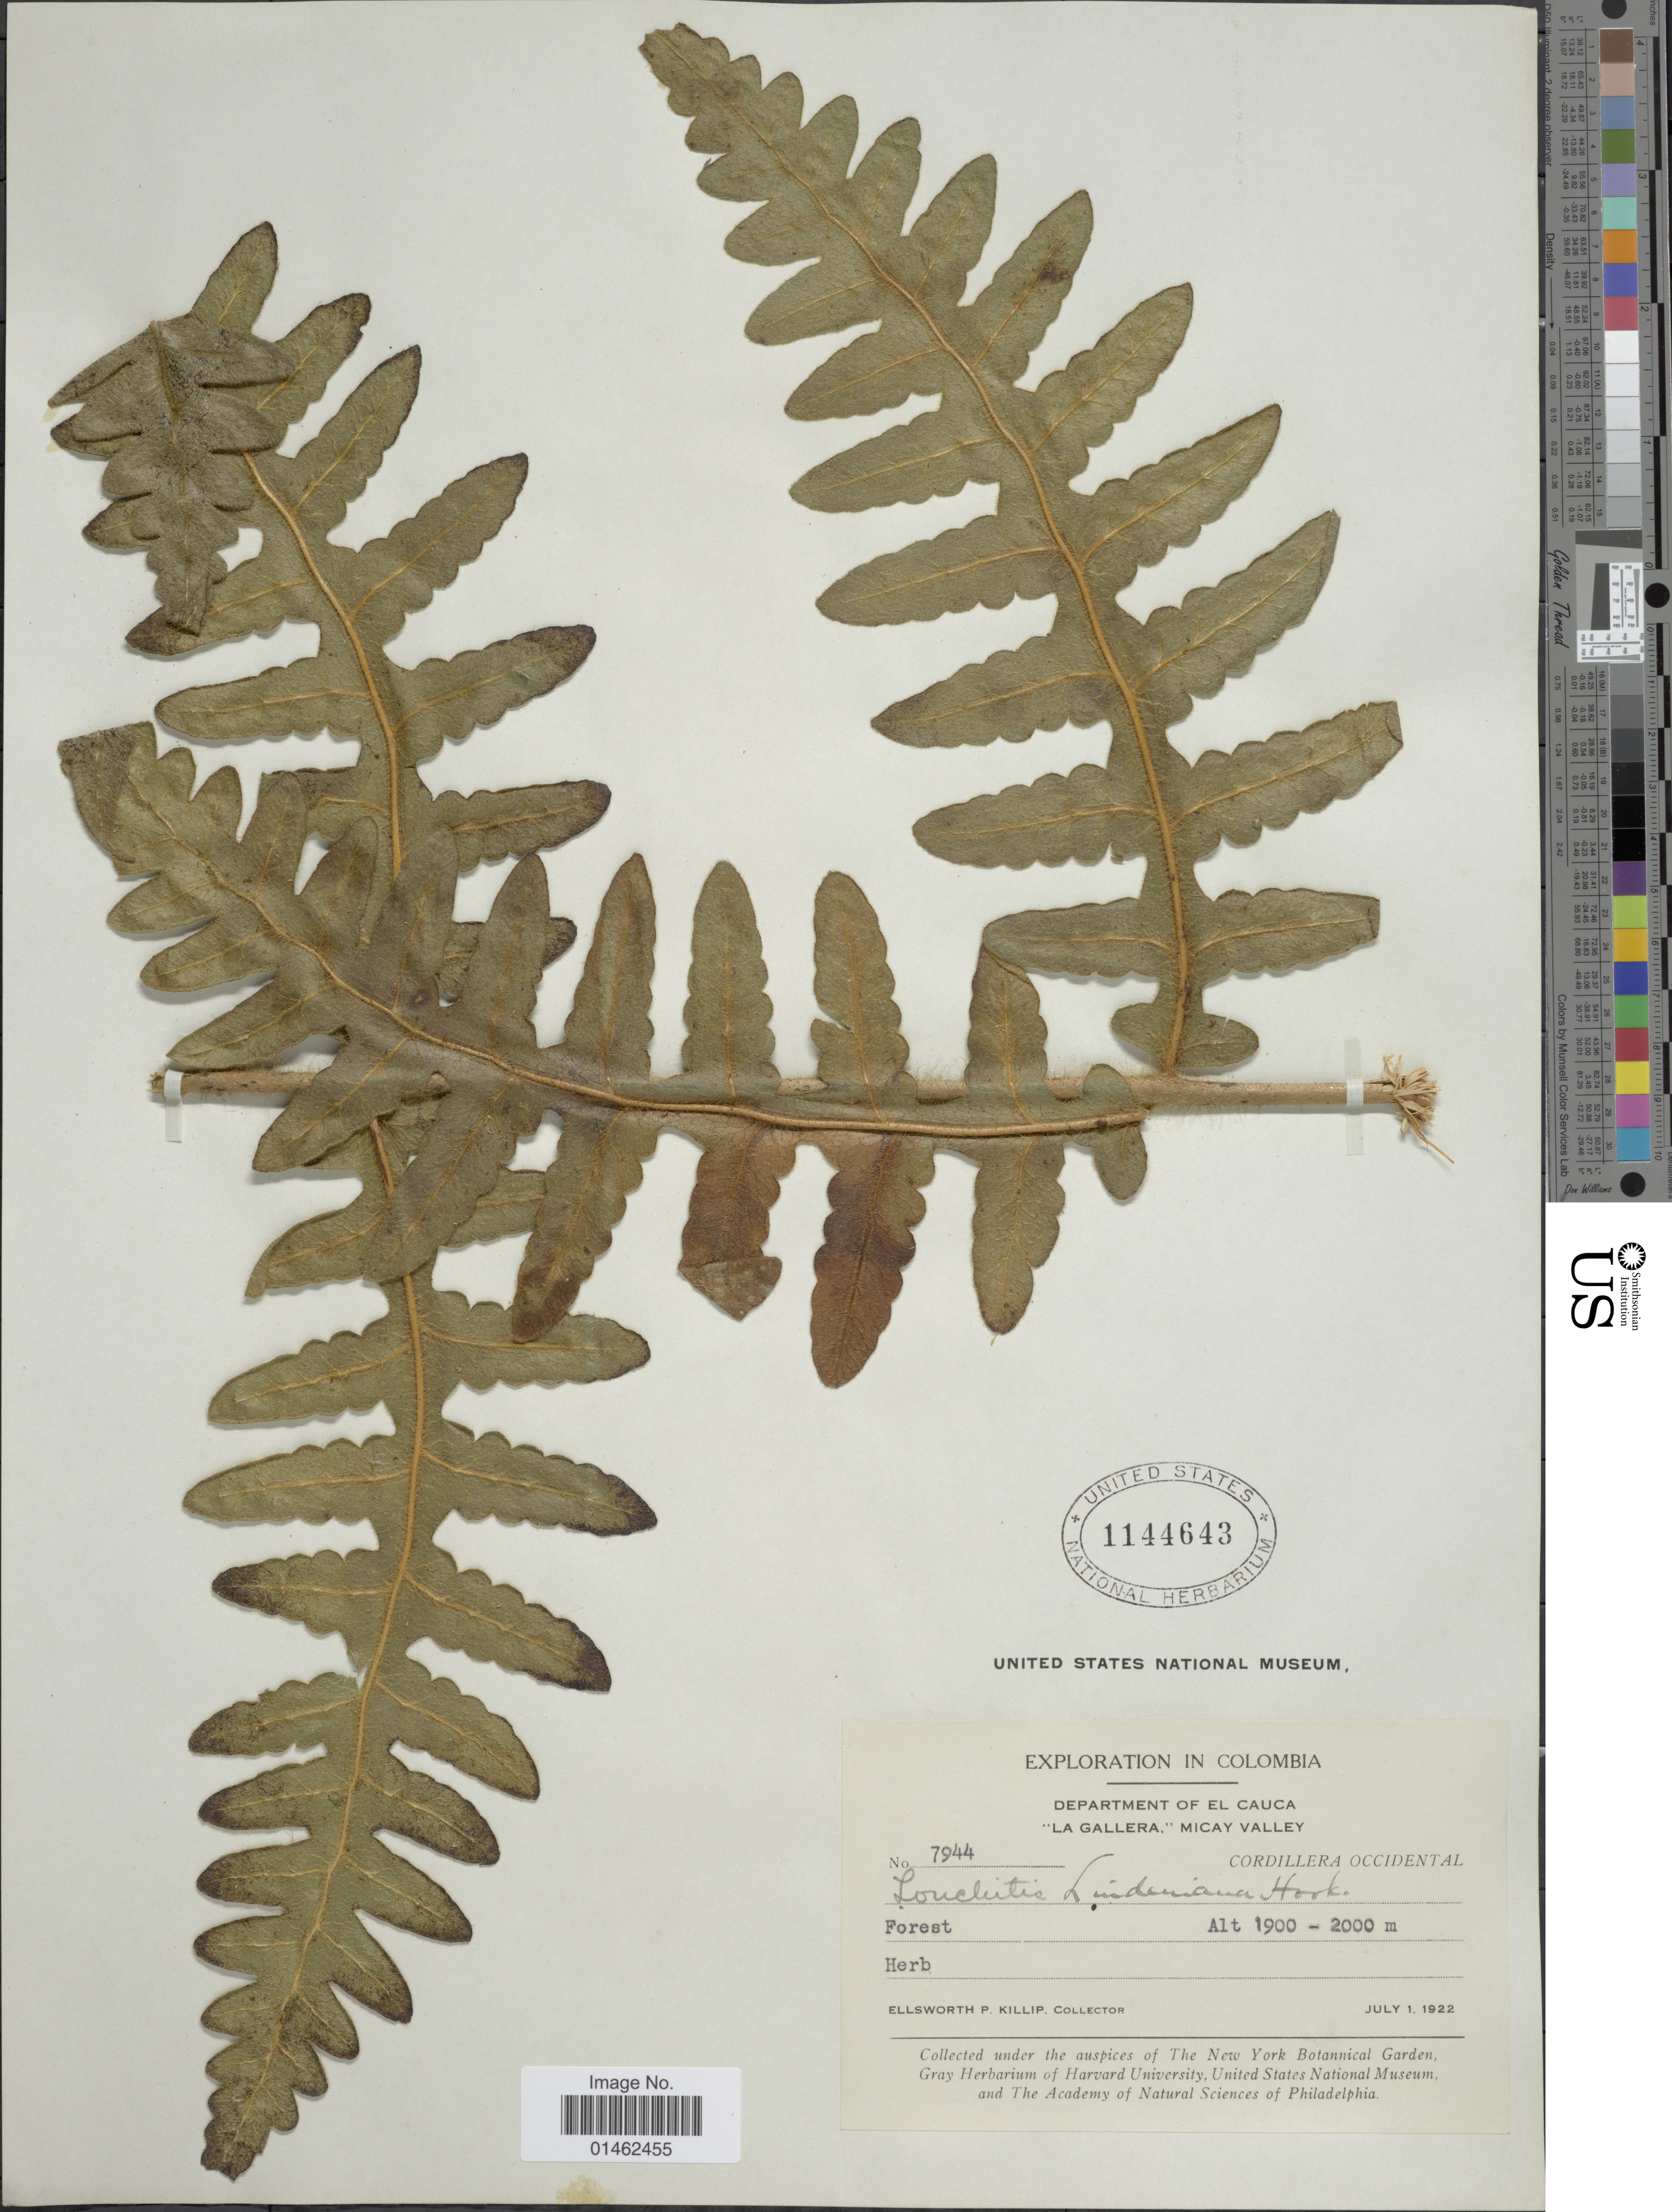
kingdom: Plantae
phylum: Tracheophyta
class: Polypodiopsida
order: Polypodiales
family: Dennstaedtiaceae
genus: Blotiella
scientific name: Blotiella lindeniana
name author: (Hook.) R.M. Tryon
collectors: E. P. Killip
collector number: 7944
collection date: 1922-07-01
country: Colombia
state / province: Cauca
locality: Department of EL cauca 'La Gallera,' Micay Valley, Cordillera Occidental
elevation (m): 1900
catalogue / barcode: US 1144643